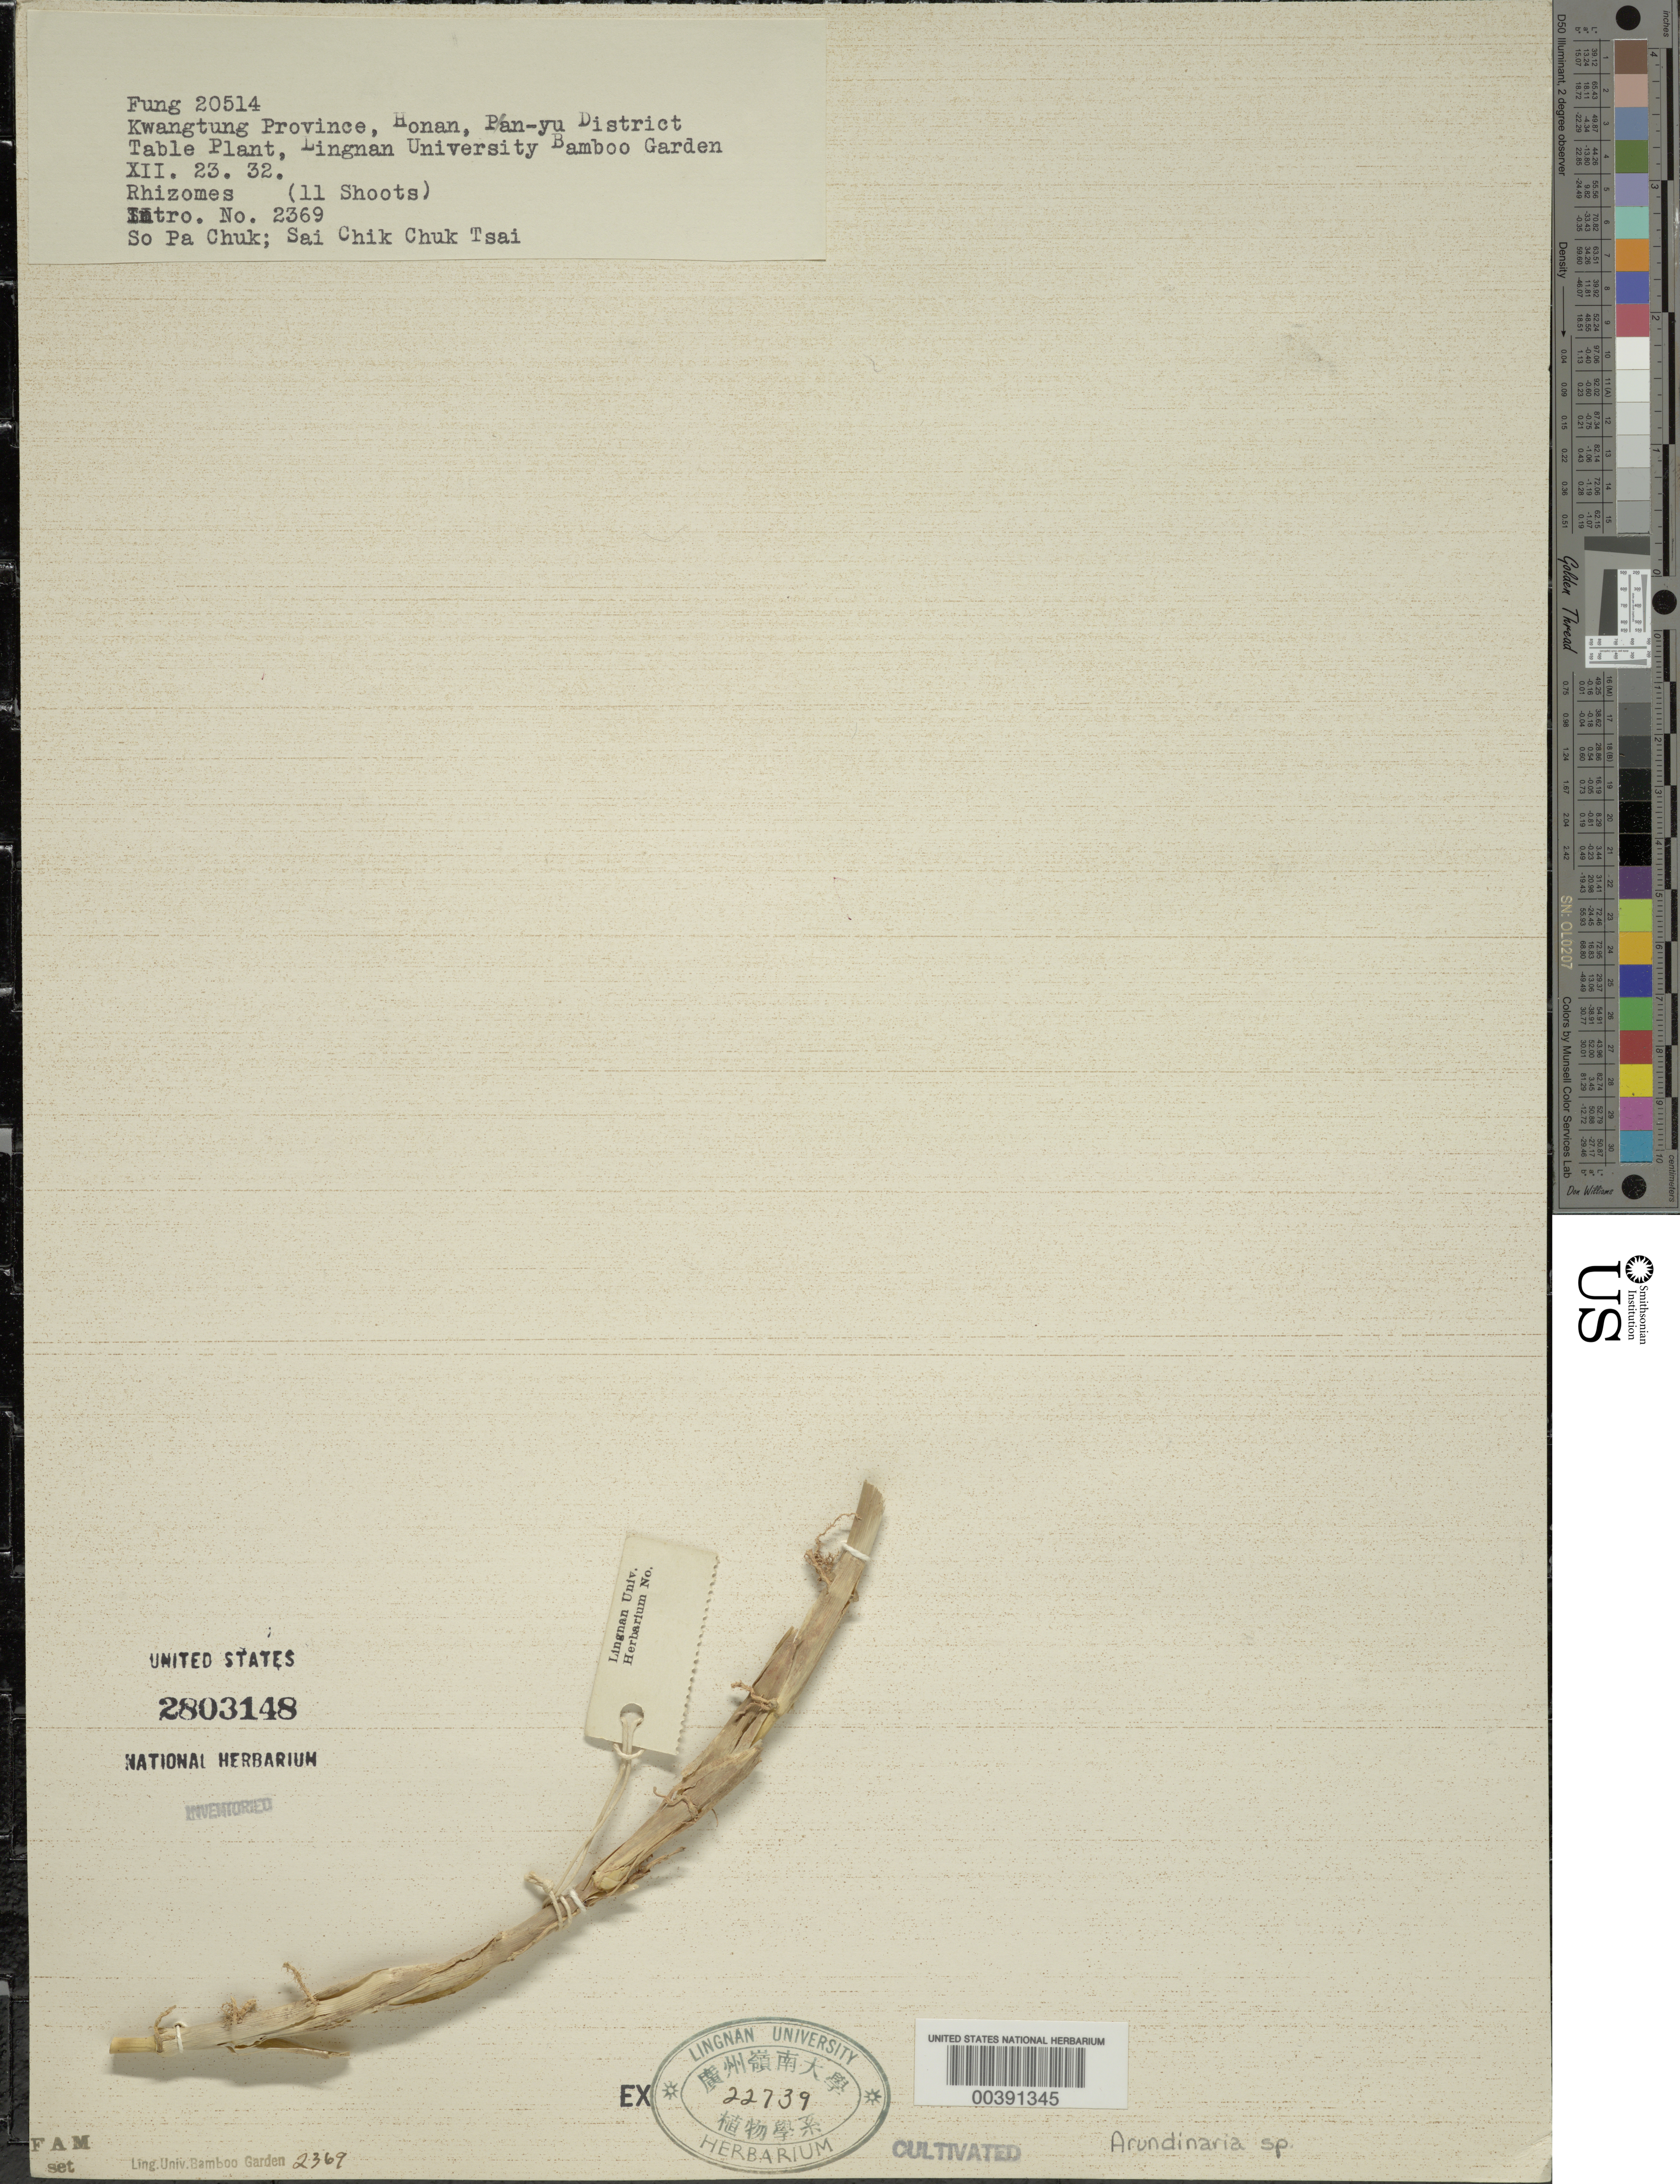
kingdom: Plantae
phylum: Tracheophyta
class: Liliopsida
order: Poales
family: Poaceae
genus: Arundinaria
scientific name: Arundinaria sp.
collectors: H. L. Fung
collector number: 20514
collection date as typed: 23 Dec 1932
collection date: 1932-12-23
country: China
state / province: Guangdong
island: Honam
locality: Lingnan univ. bg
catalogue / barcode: US 2803148